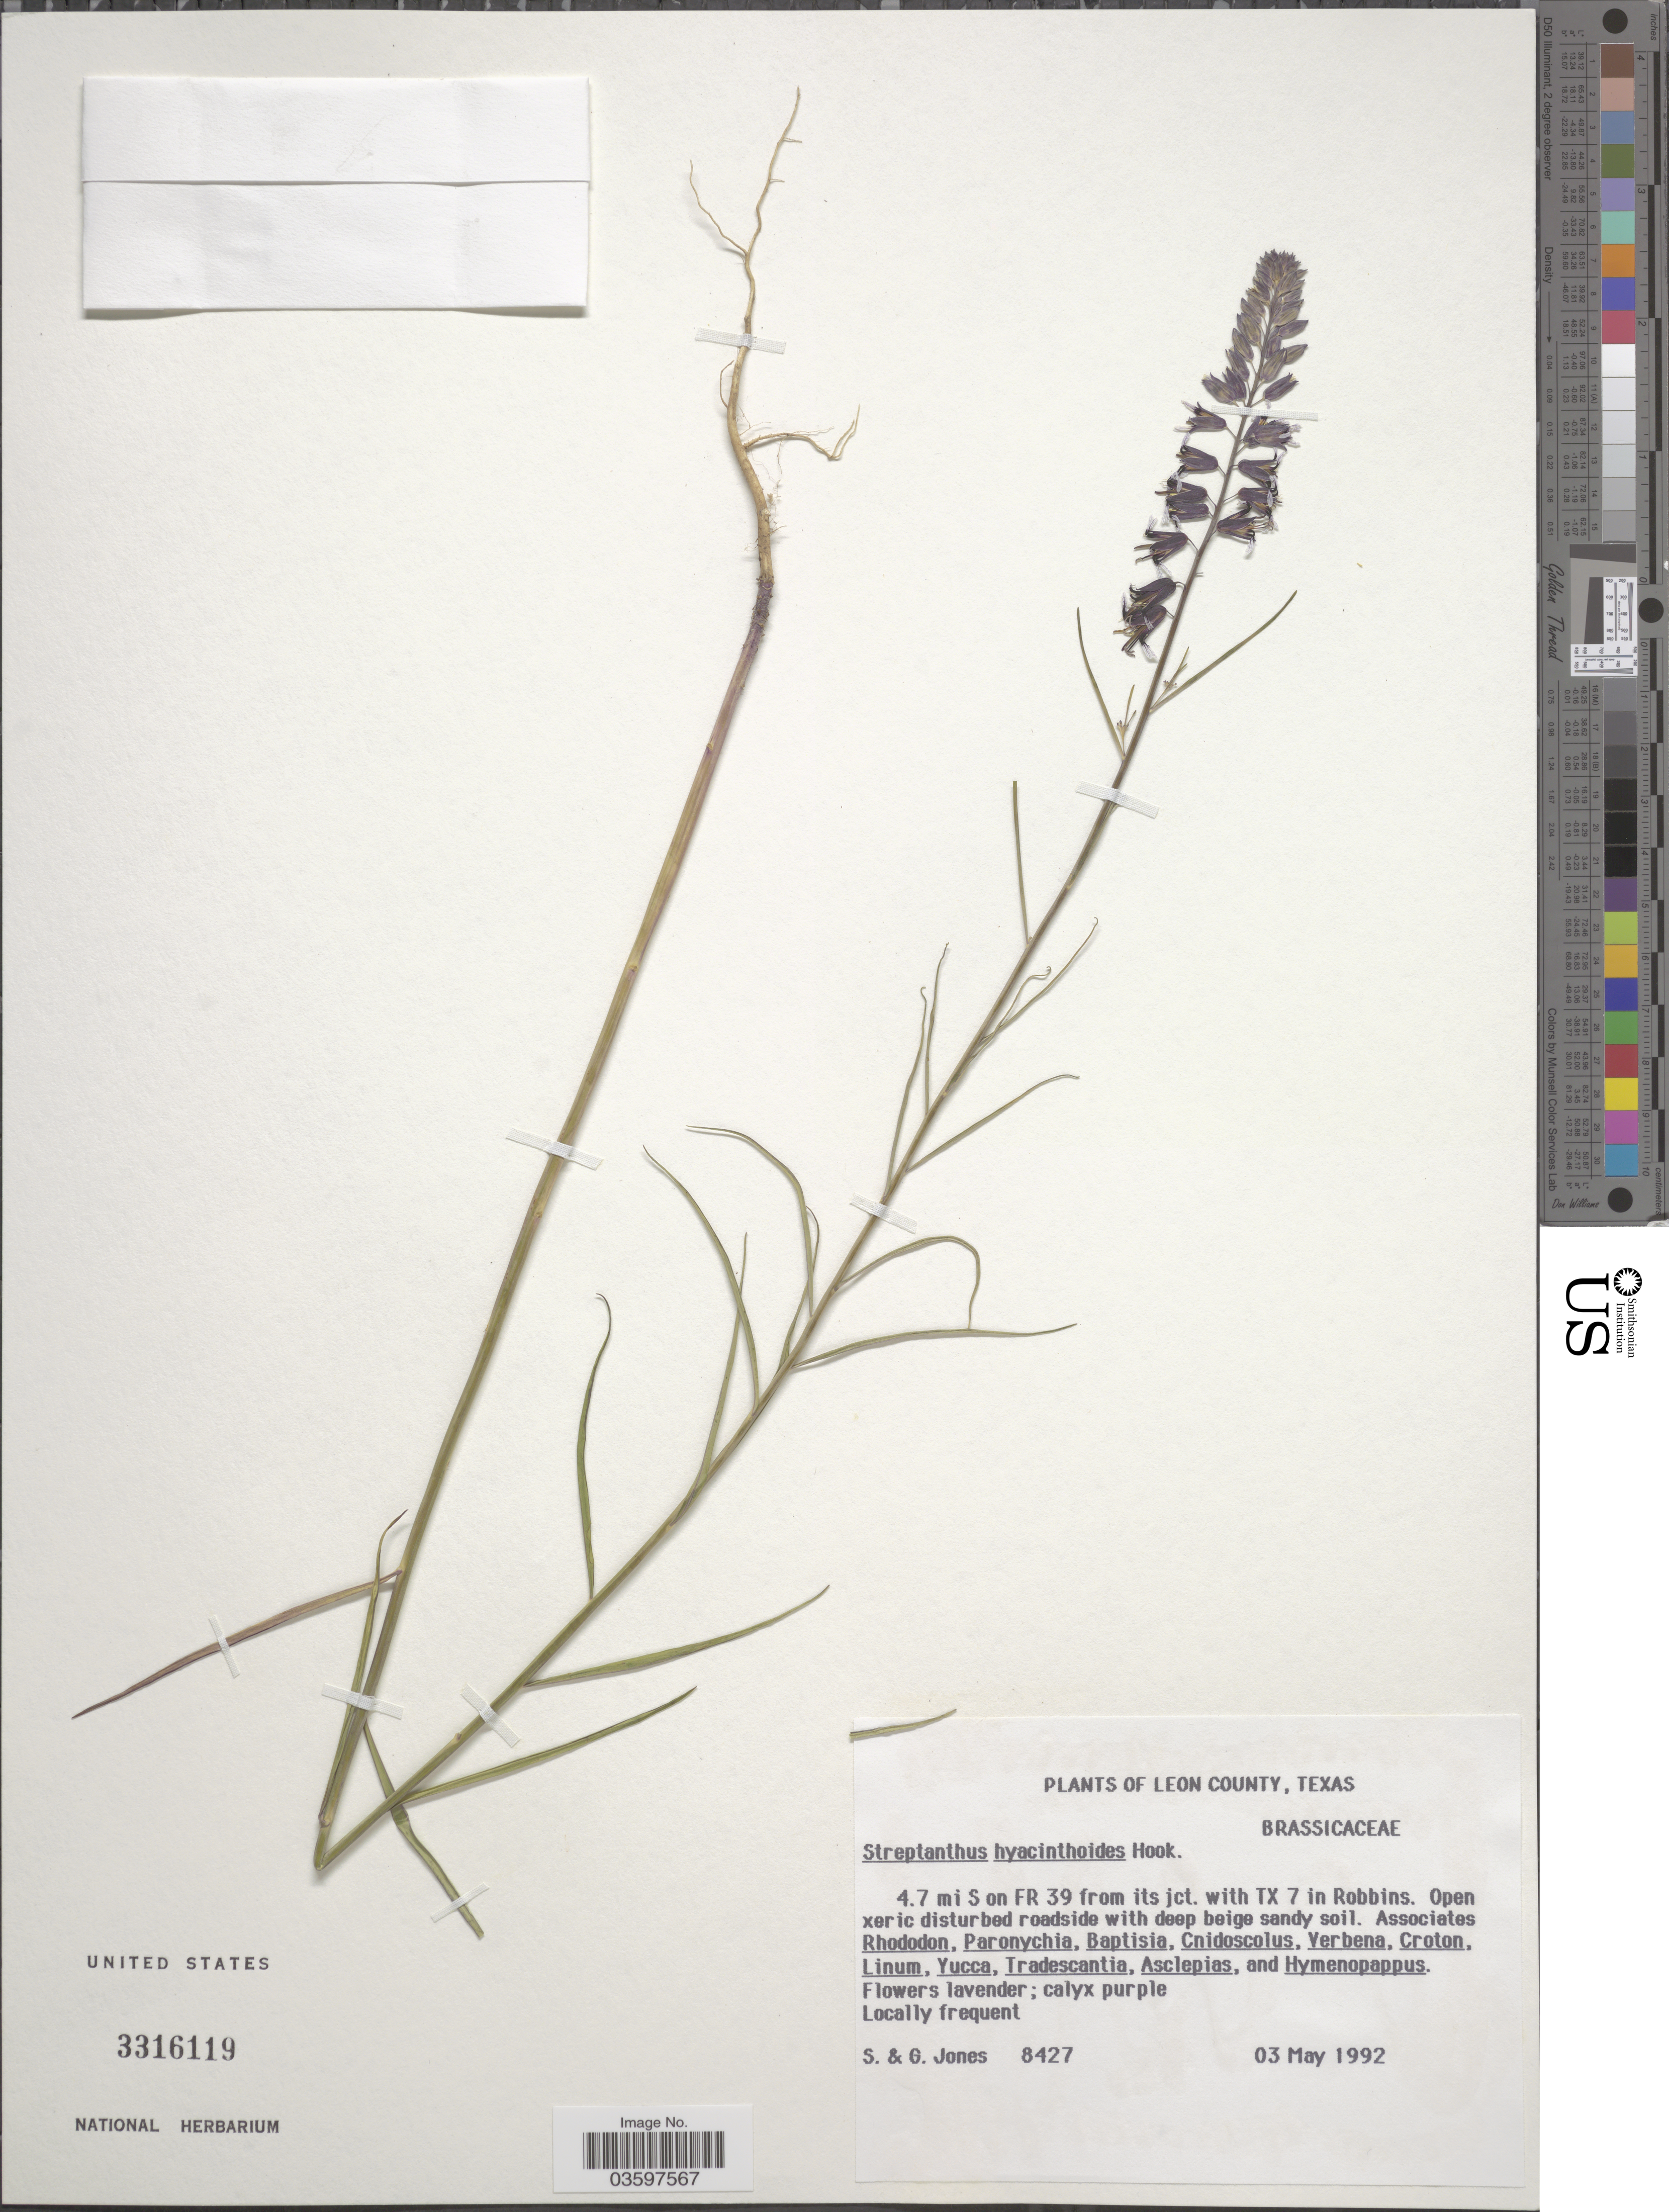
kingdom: Plantae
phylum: Tracheophyta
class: Magnoliopsida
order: Brassicales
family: Brassicaceae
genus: Streptanthus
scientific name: Streptanthus hyacinthoides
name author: Hook.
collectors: S. Jones & G. Jones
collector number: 8427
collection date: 1992-05-03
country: United States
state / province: Texas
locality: Leon County. 4.7 mi S on FR 39 from its jct. with TX 7 in Robbins.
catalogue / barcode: US 3316119